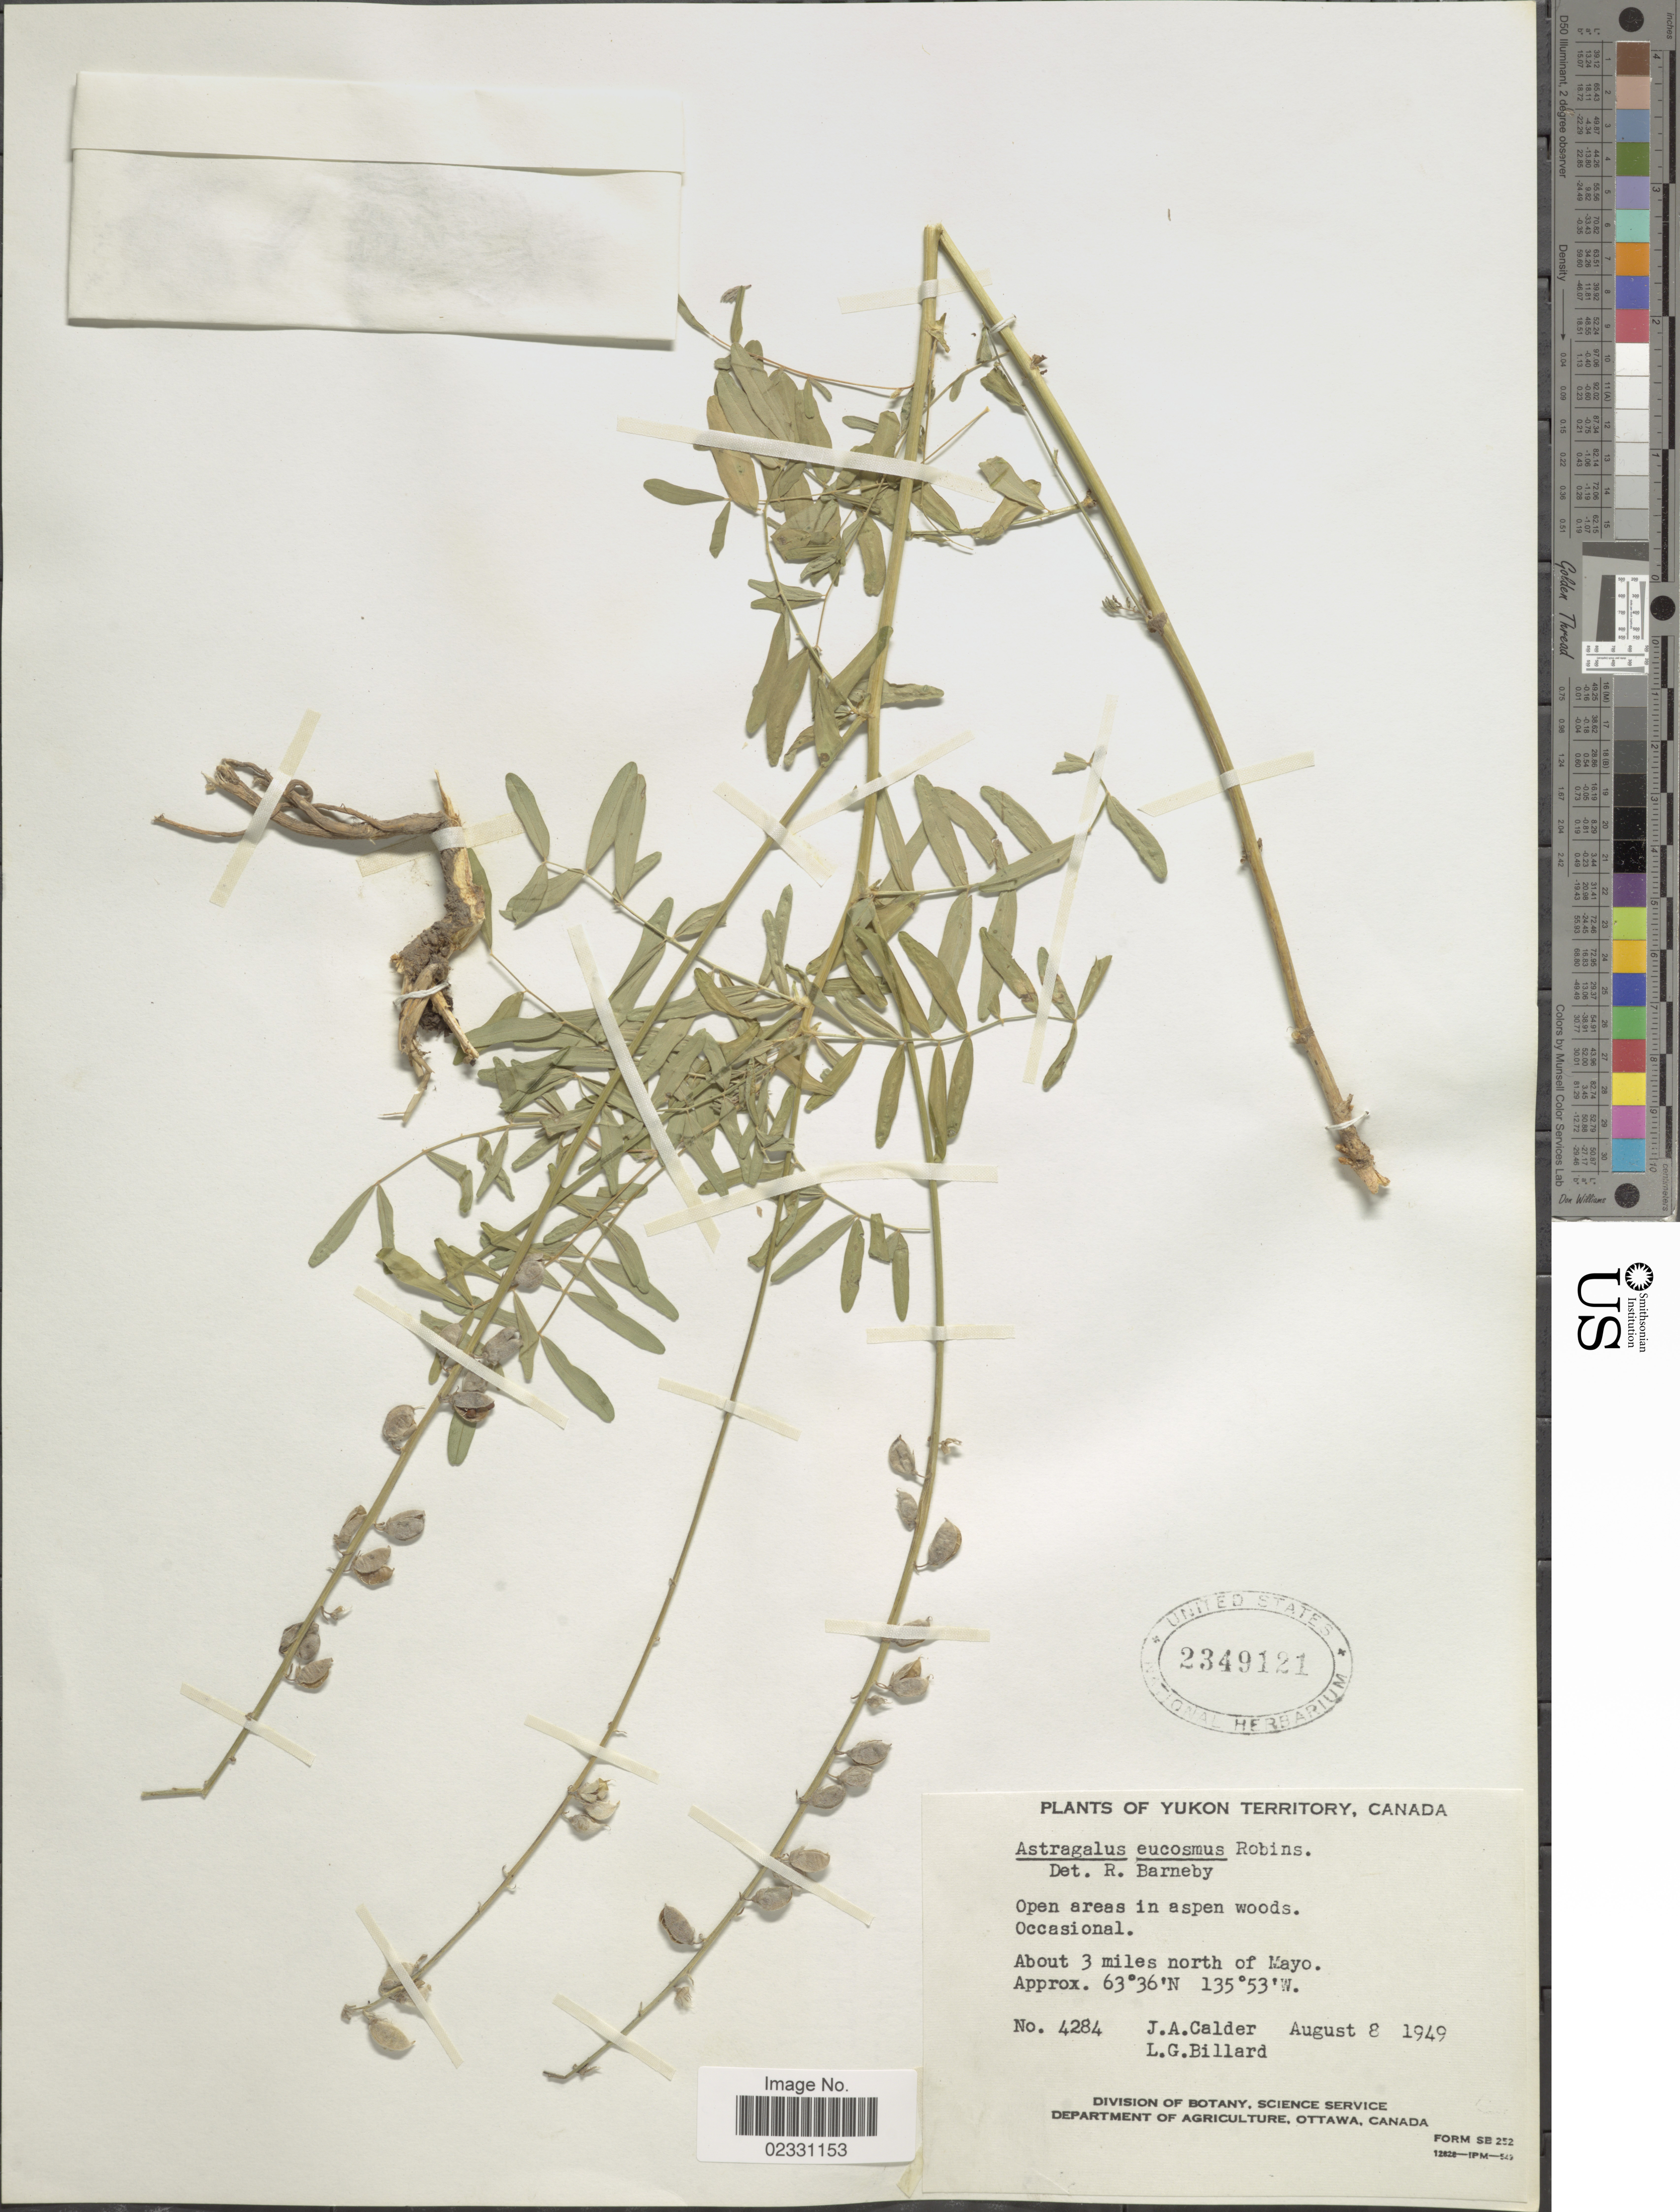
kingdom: Plantae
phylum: Tracheophyta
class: Magnoliopsida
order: Fabales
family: Fabaceae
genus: Astragalus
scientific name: Astragalus eucosmus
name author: B.L. Rob.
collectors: J. A. Calder & L. Billard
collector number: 4284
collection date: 1949-08-08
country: Canada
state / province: Yukon Territory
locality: About 3 miles north of Mayo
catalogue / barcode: US 2349121